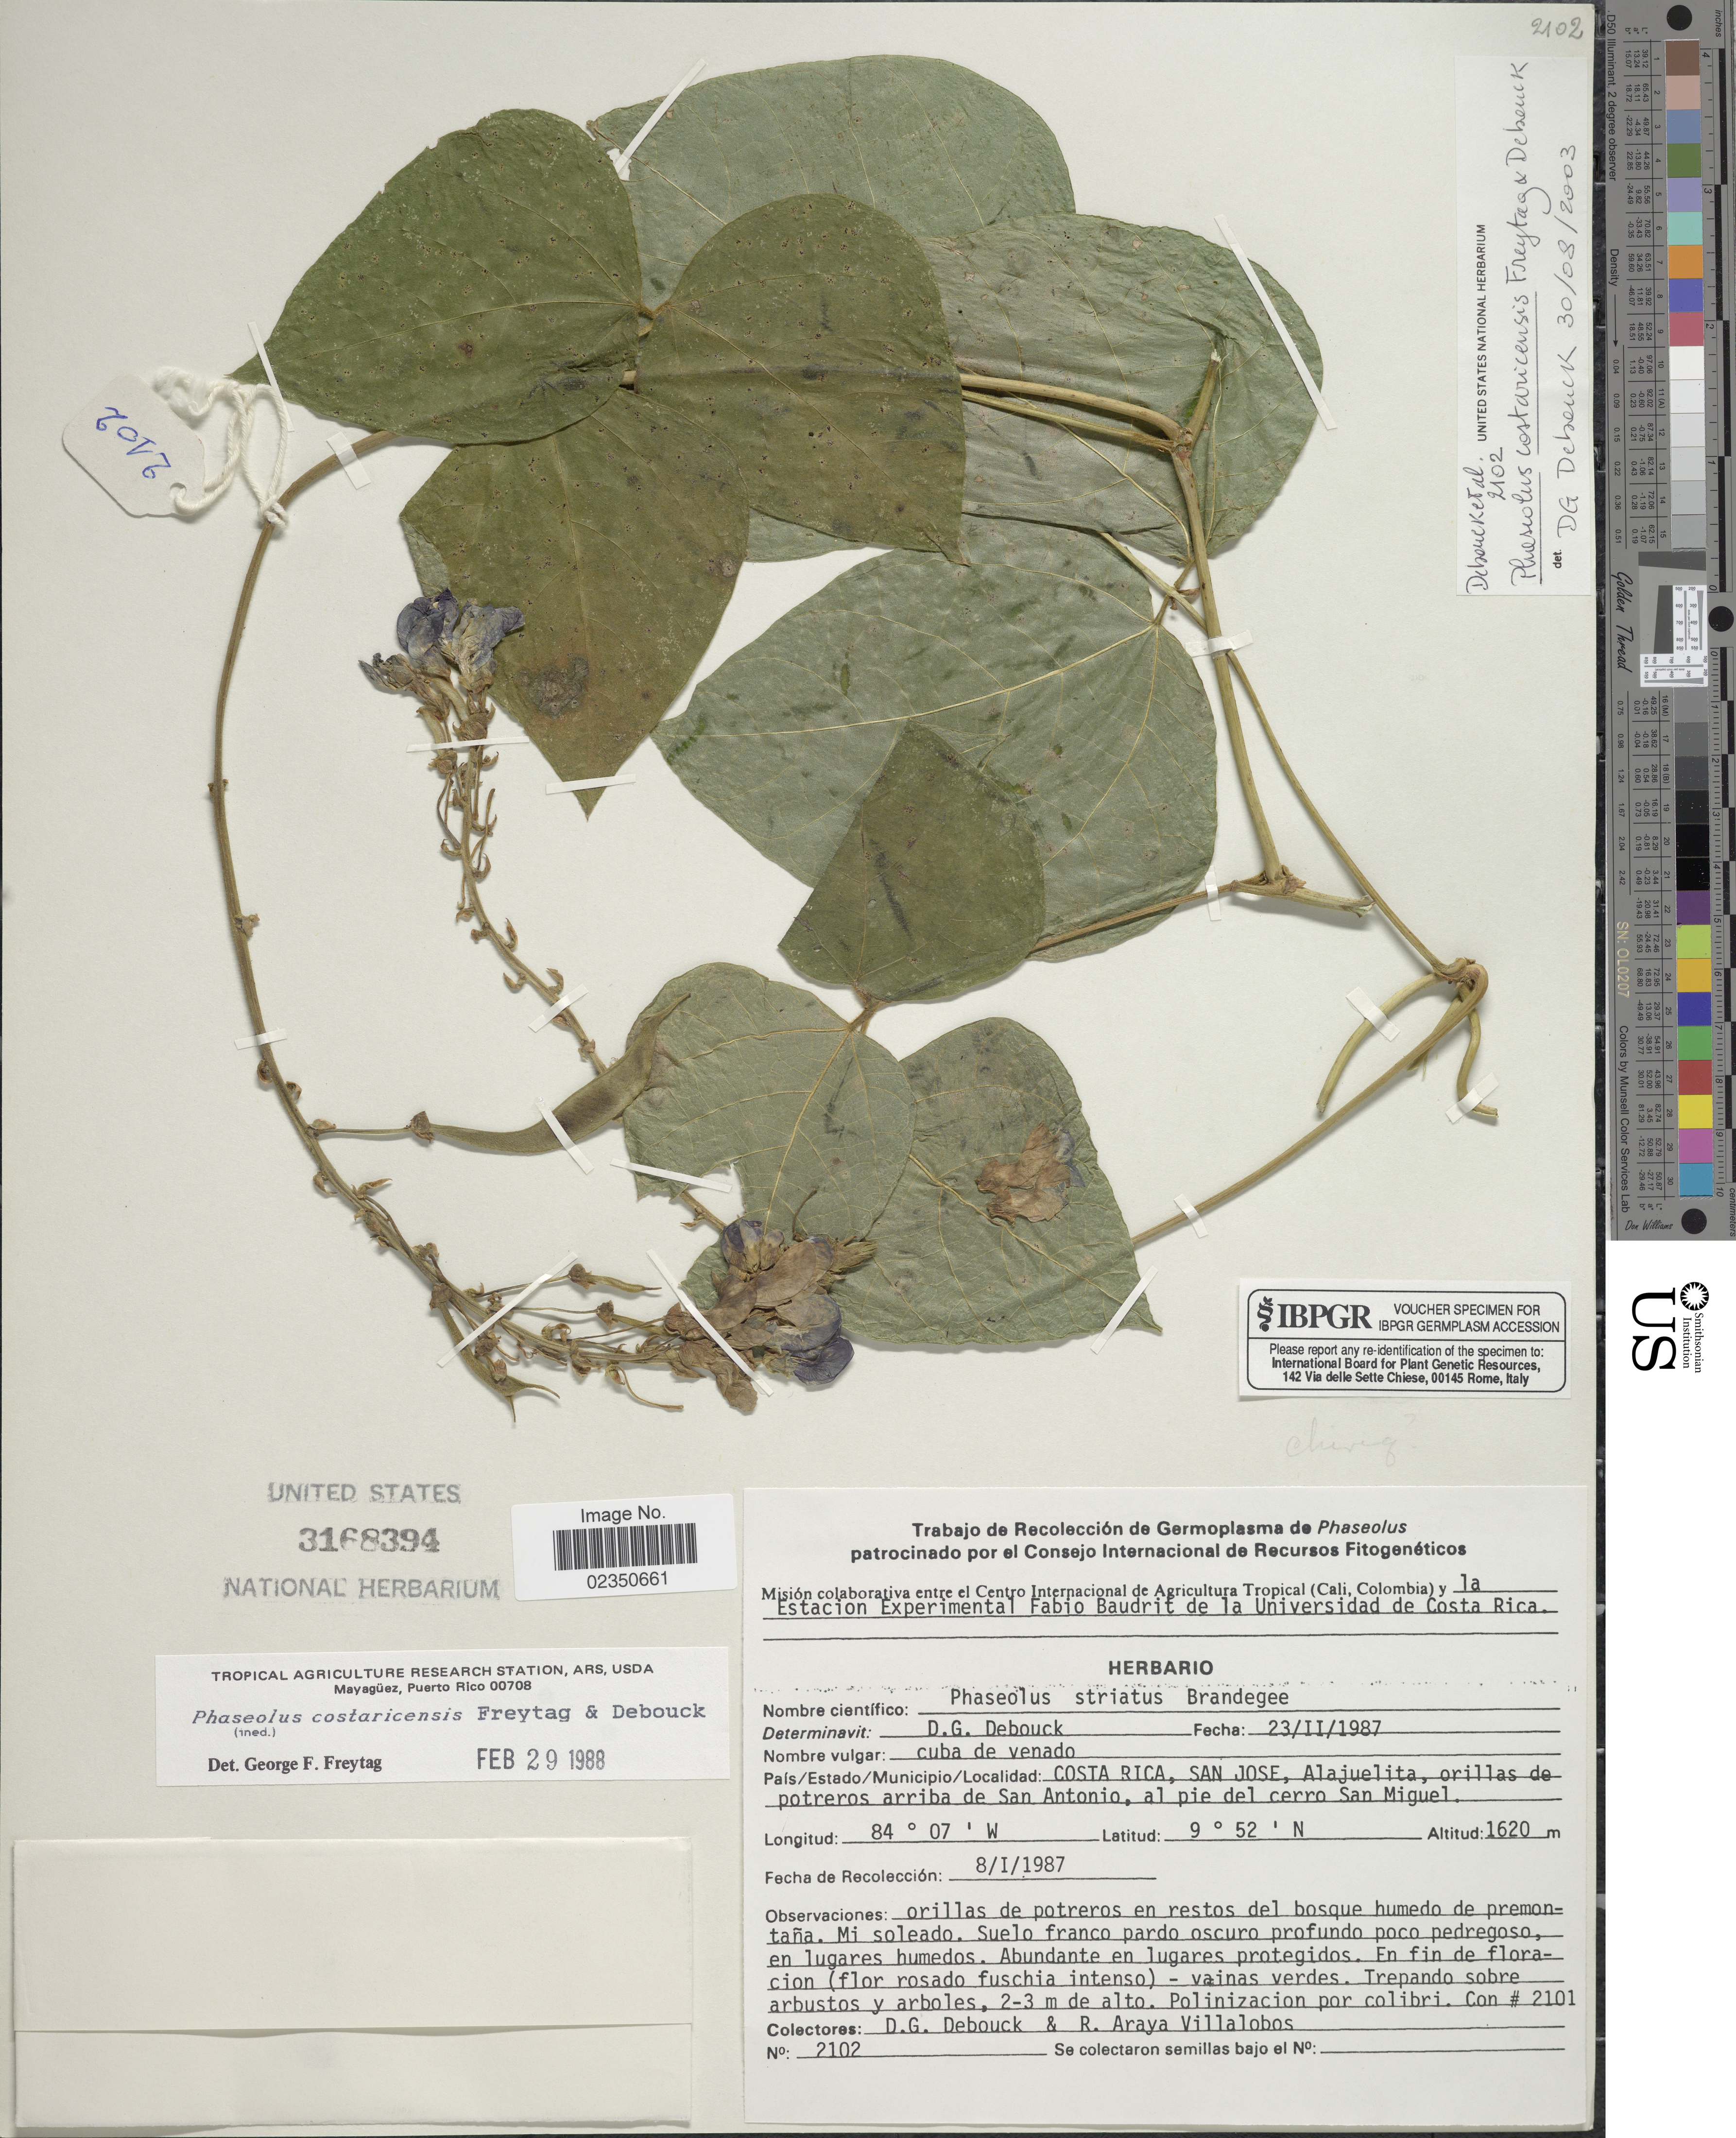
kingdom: Plantae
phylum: Tracheophyta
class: Magnoliopsida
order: Fabales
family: Fabaceae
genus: Phaseolus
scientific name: Phaseolus costaricensis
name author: Freytag & Debouck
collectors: D. Debouck & R. Araya Villalobos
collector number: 2102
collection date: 1987-01-08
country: Costa Rica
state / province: San José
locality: Alajuelita, orillas de potreros arriba de San Antonio, al pi del cerro San Miguel.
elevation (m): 1620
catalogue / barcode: US 3168394